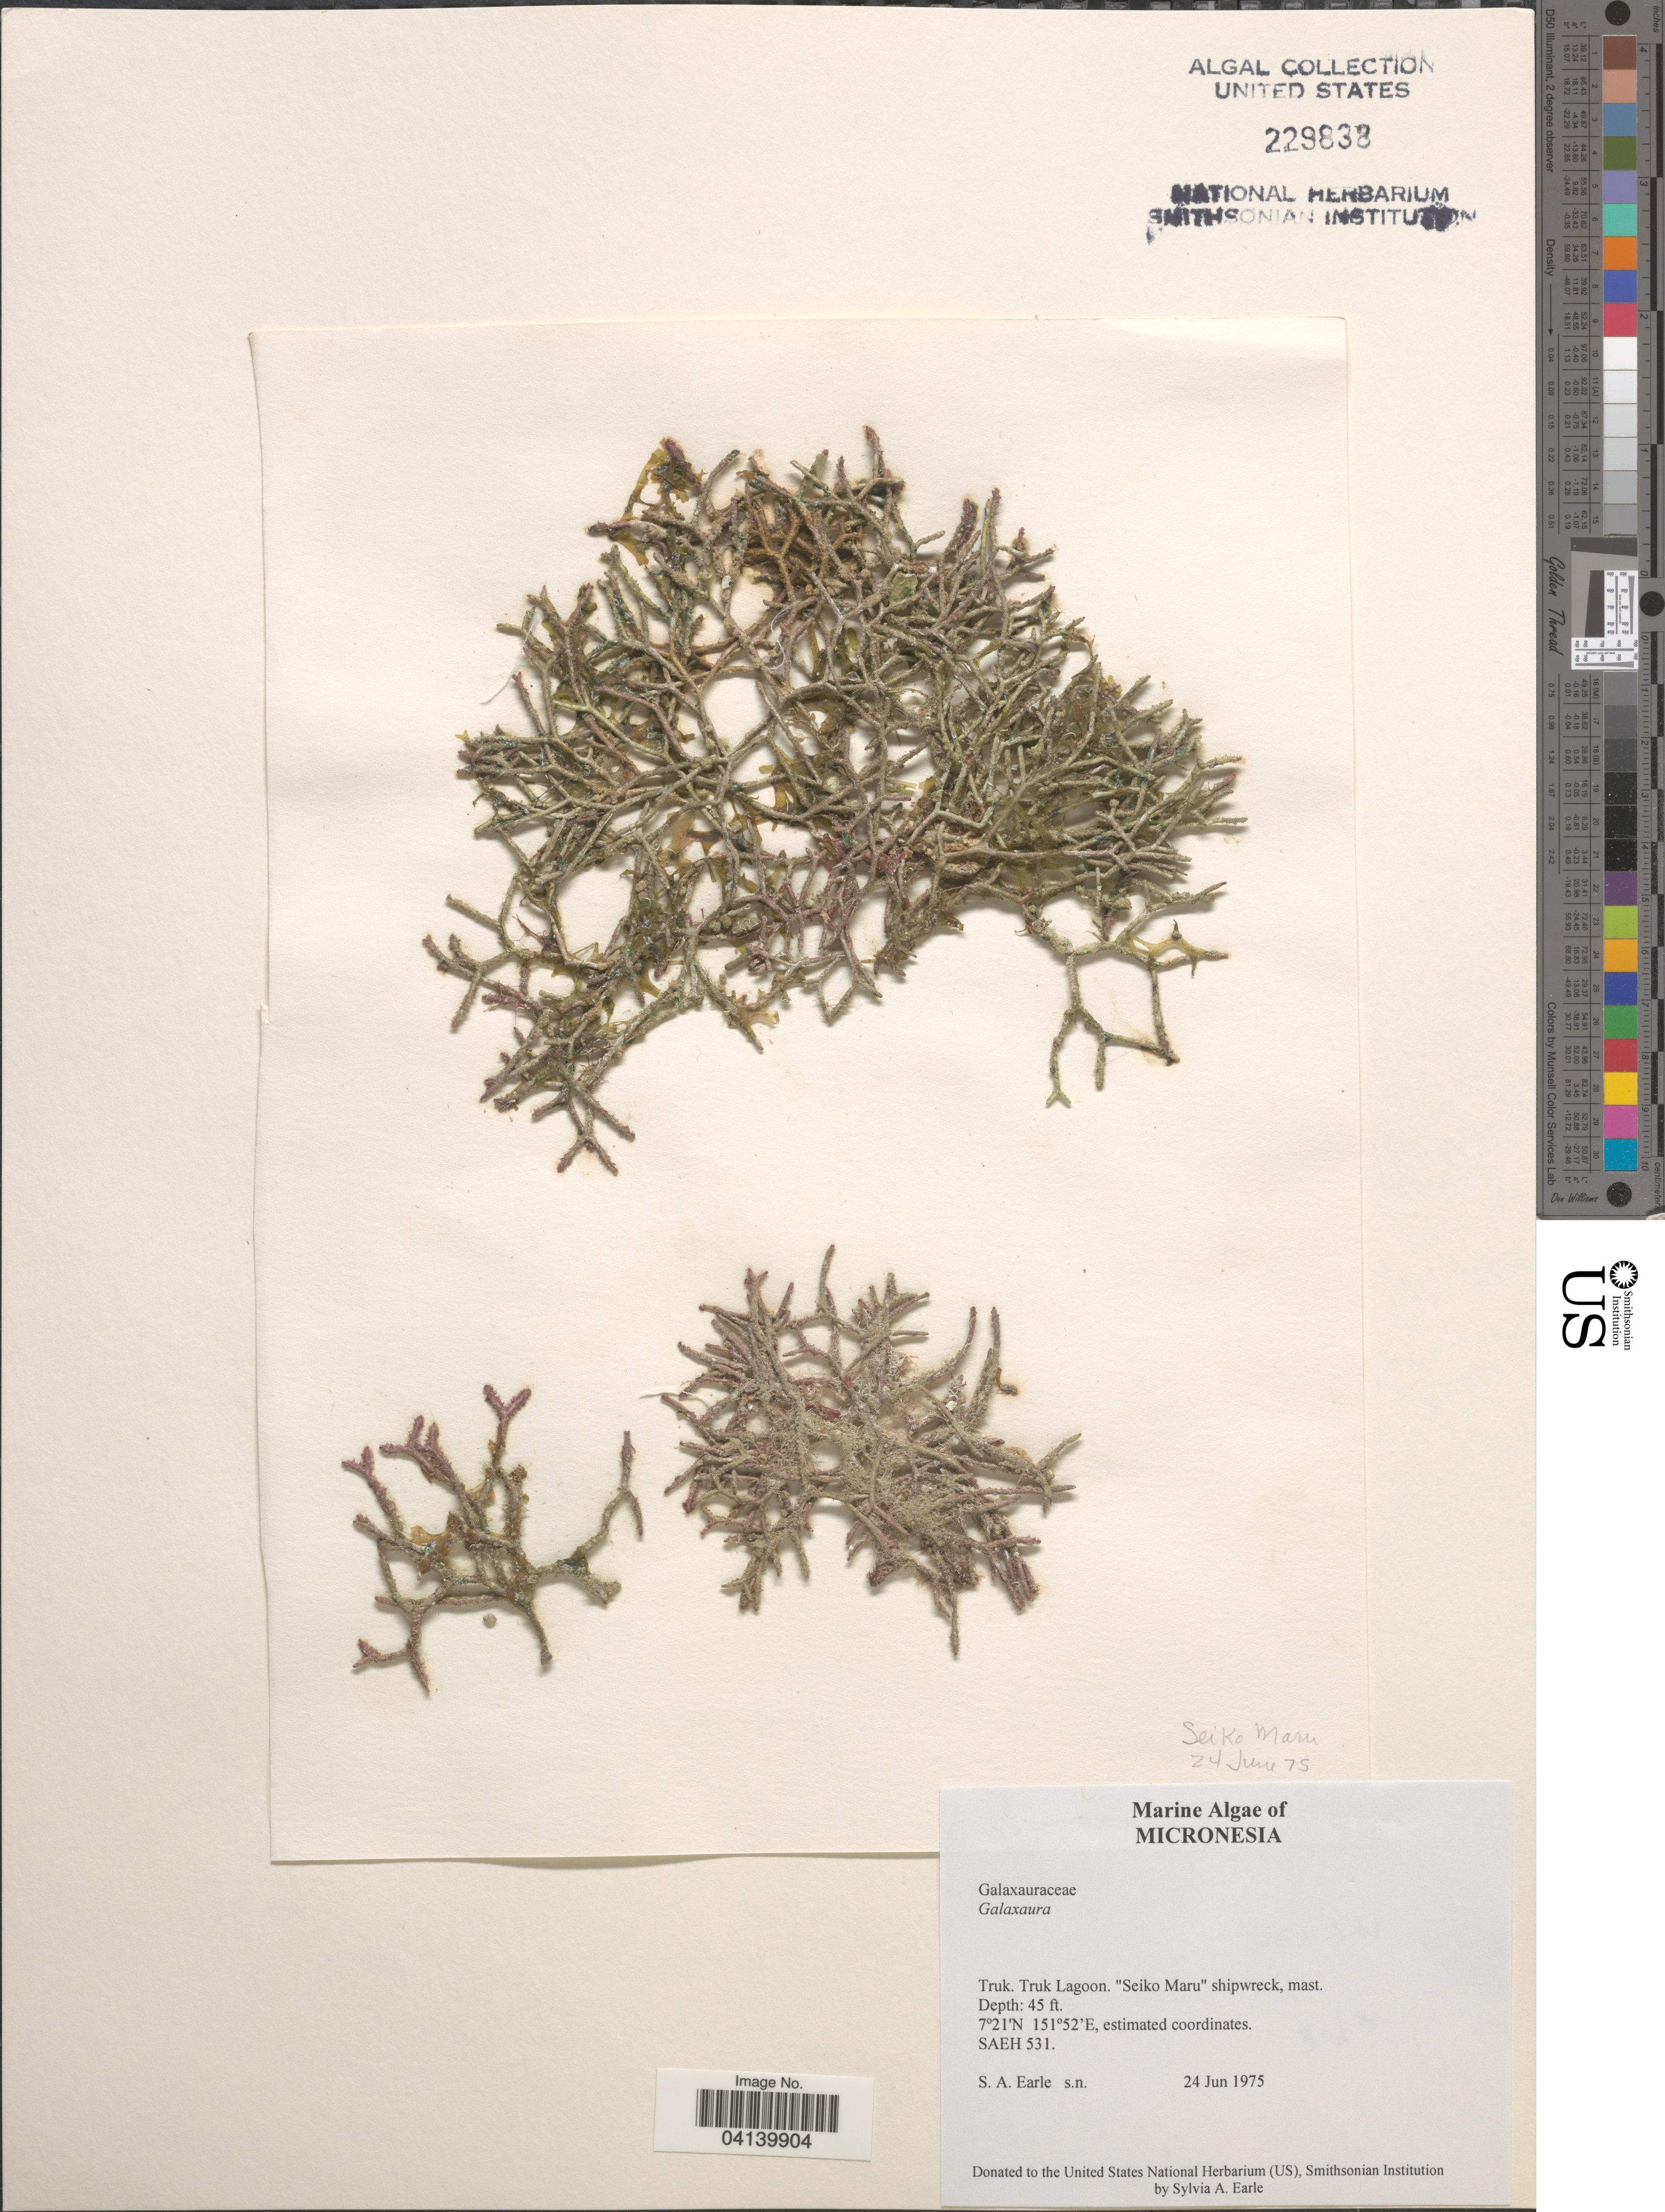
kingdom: Plantae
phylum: Rhodophyta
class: Florideophyceae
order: Nemaliales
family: Galaxauraceae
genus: Galaxaura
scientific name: Galaxaura sp.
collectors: S. A. Earle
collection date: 1975-06-24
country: Micronesia, Federated States of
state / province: Truk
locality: Micronesia. Truk Lagoon. "Seiko Maru" shipwreck, mast. SAEH 531.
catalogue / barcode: US 229838